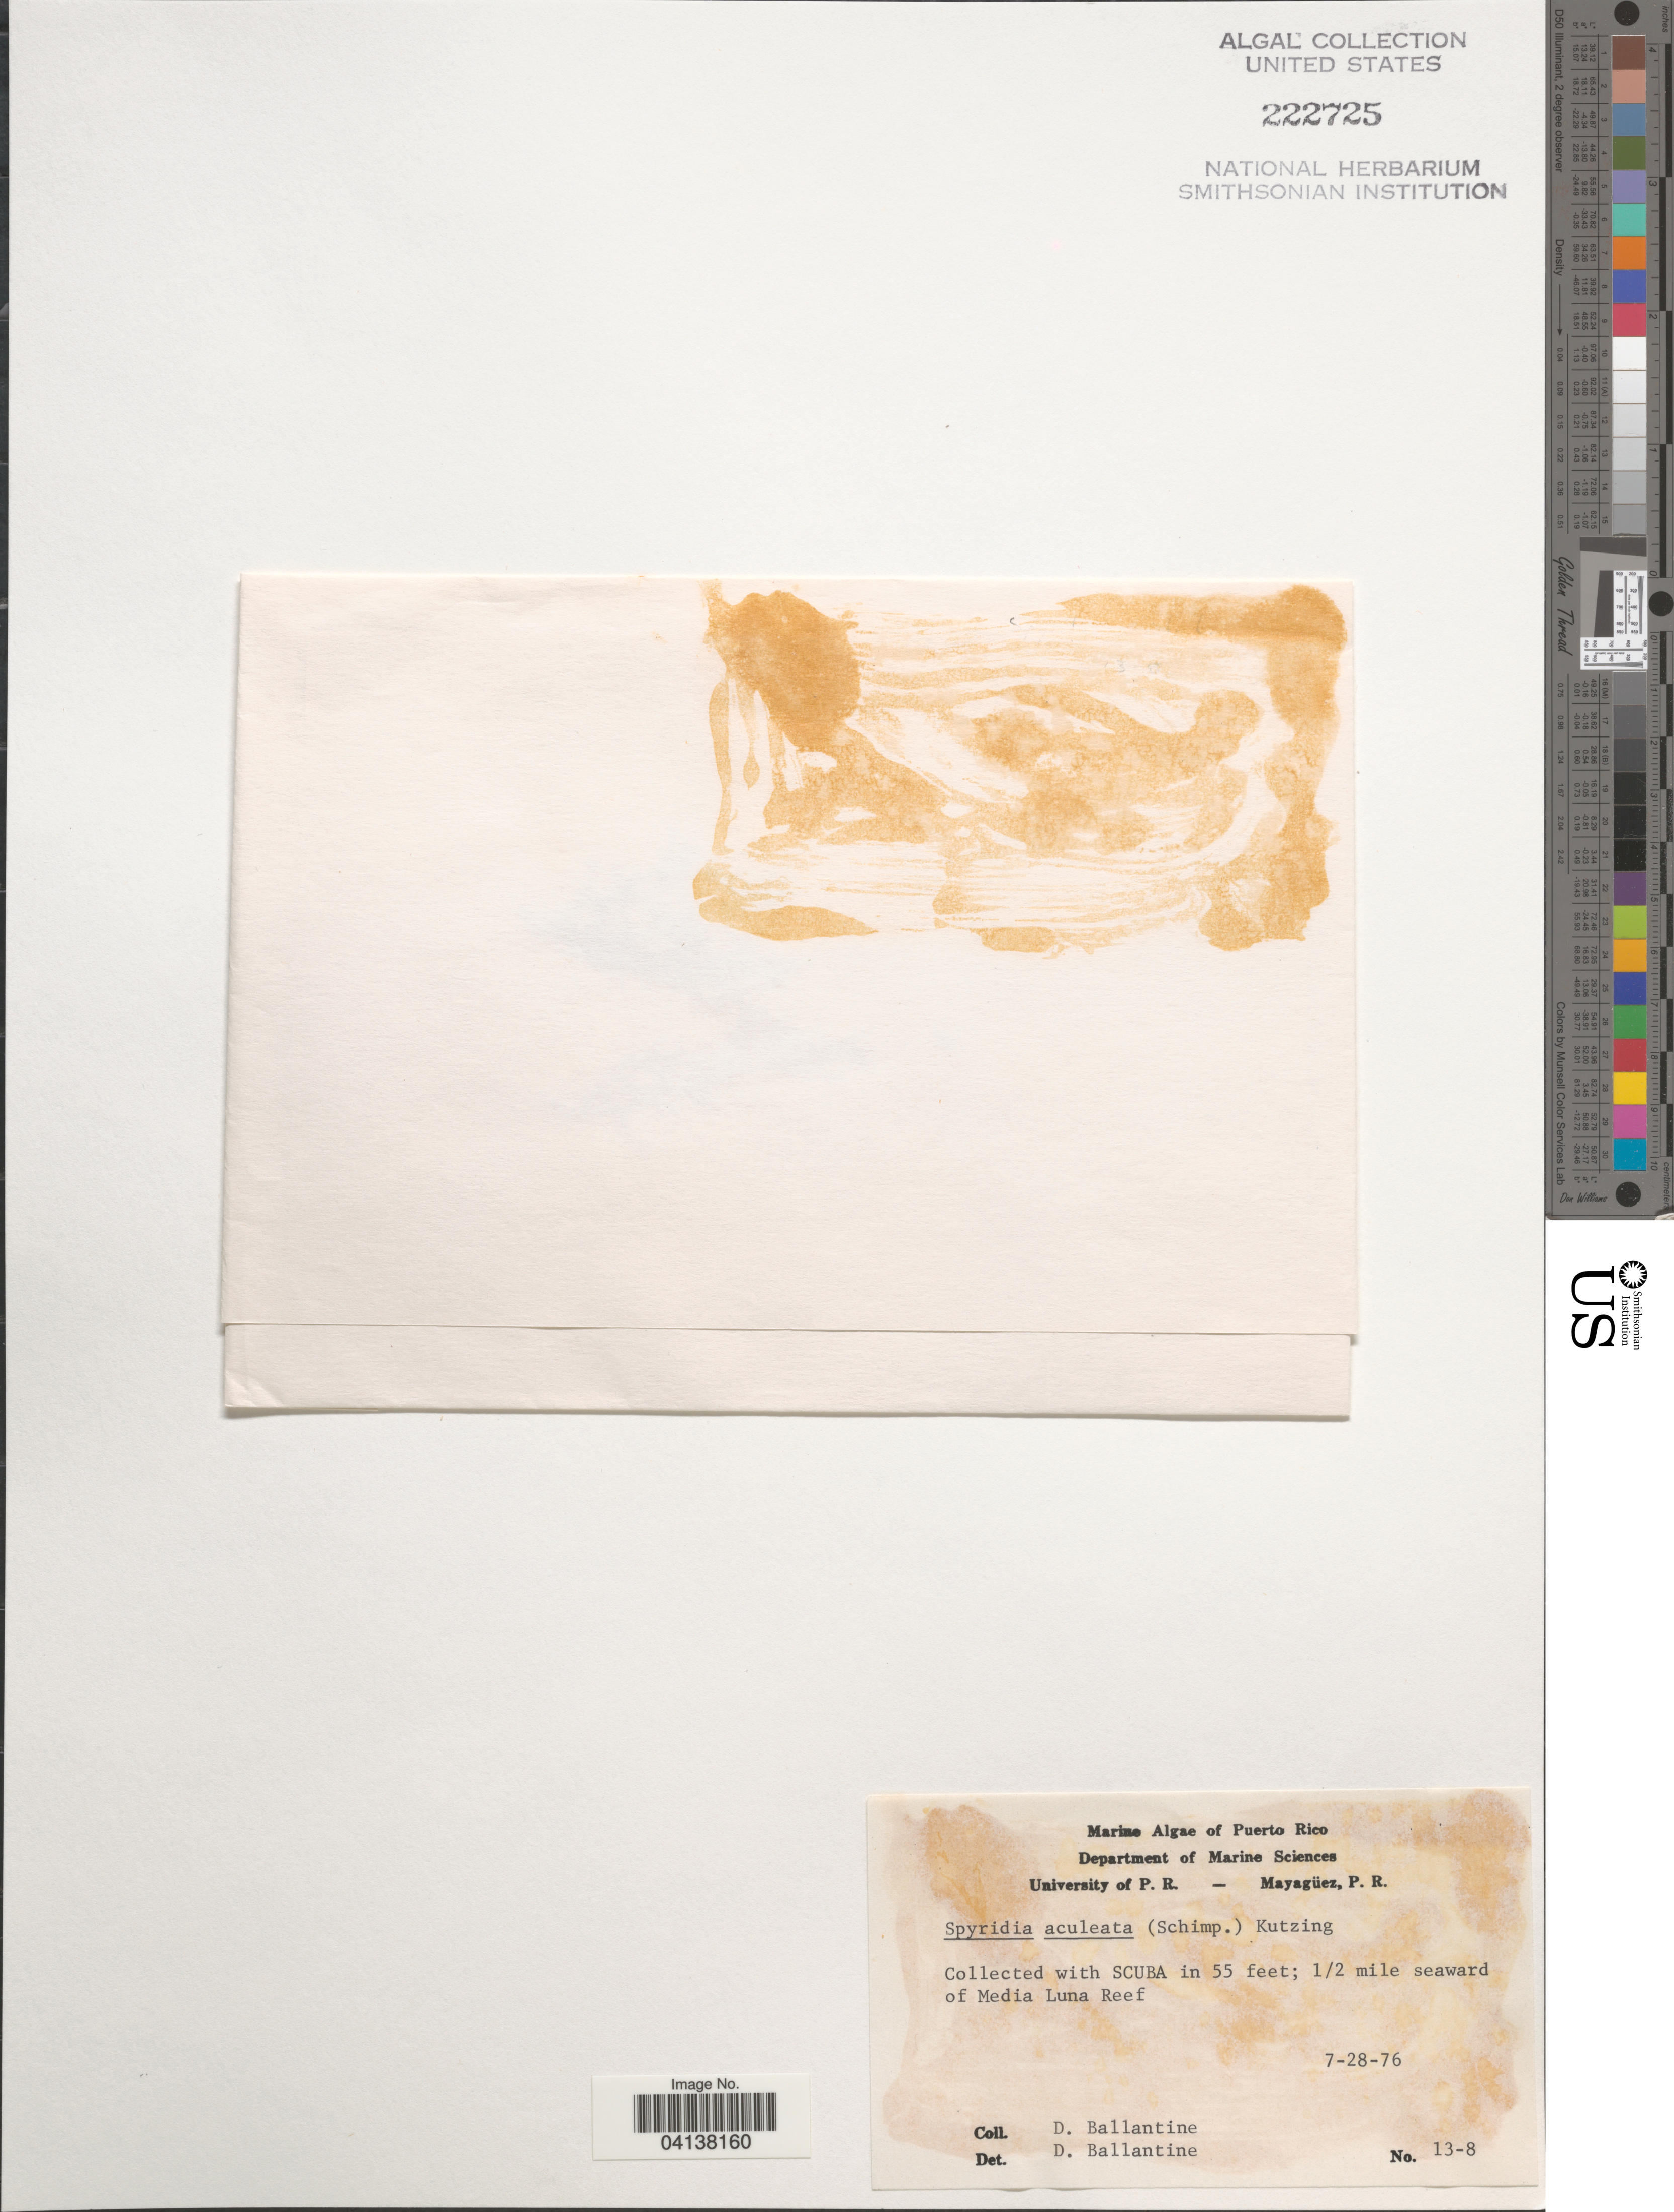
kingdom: Plantae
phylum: Rhodophyta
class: Florideophyceae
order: Ceramiales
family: Spyridiaceae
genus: Spyridia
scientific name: Spyridia aculeata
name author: (C. Agardh ex Decne.) Kütz.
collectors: D.L. Ballantine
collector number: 13-8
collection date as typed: Transcribed d/m/y: 28/7/76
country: Puerto Rico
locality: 1/2 mile seaward of Media Luna Reef.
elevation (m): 17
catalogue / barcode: US 222725